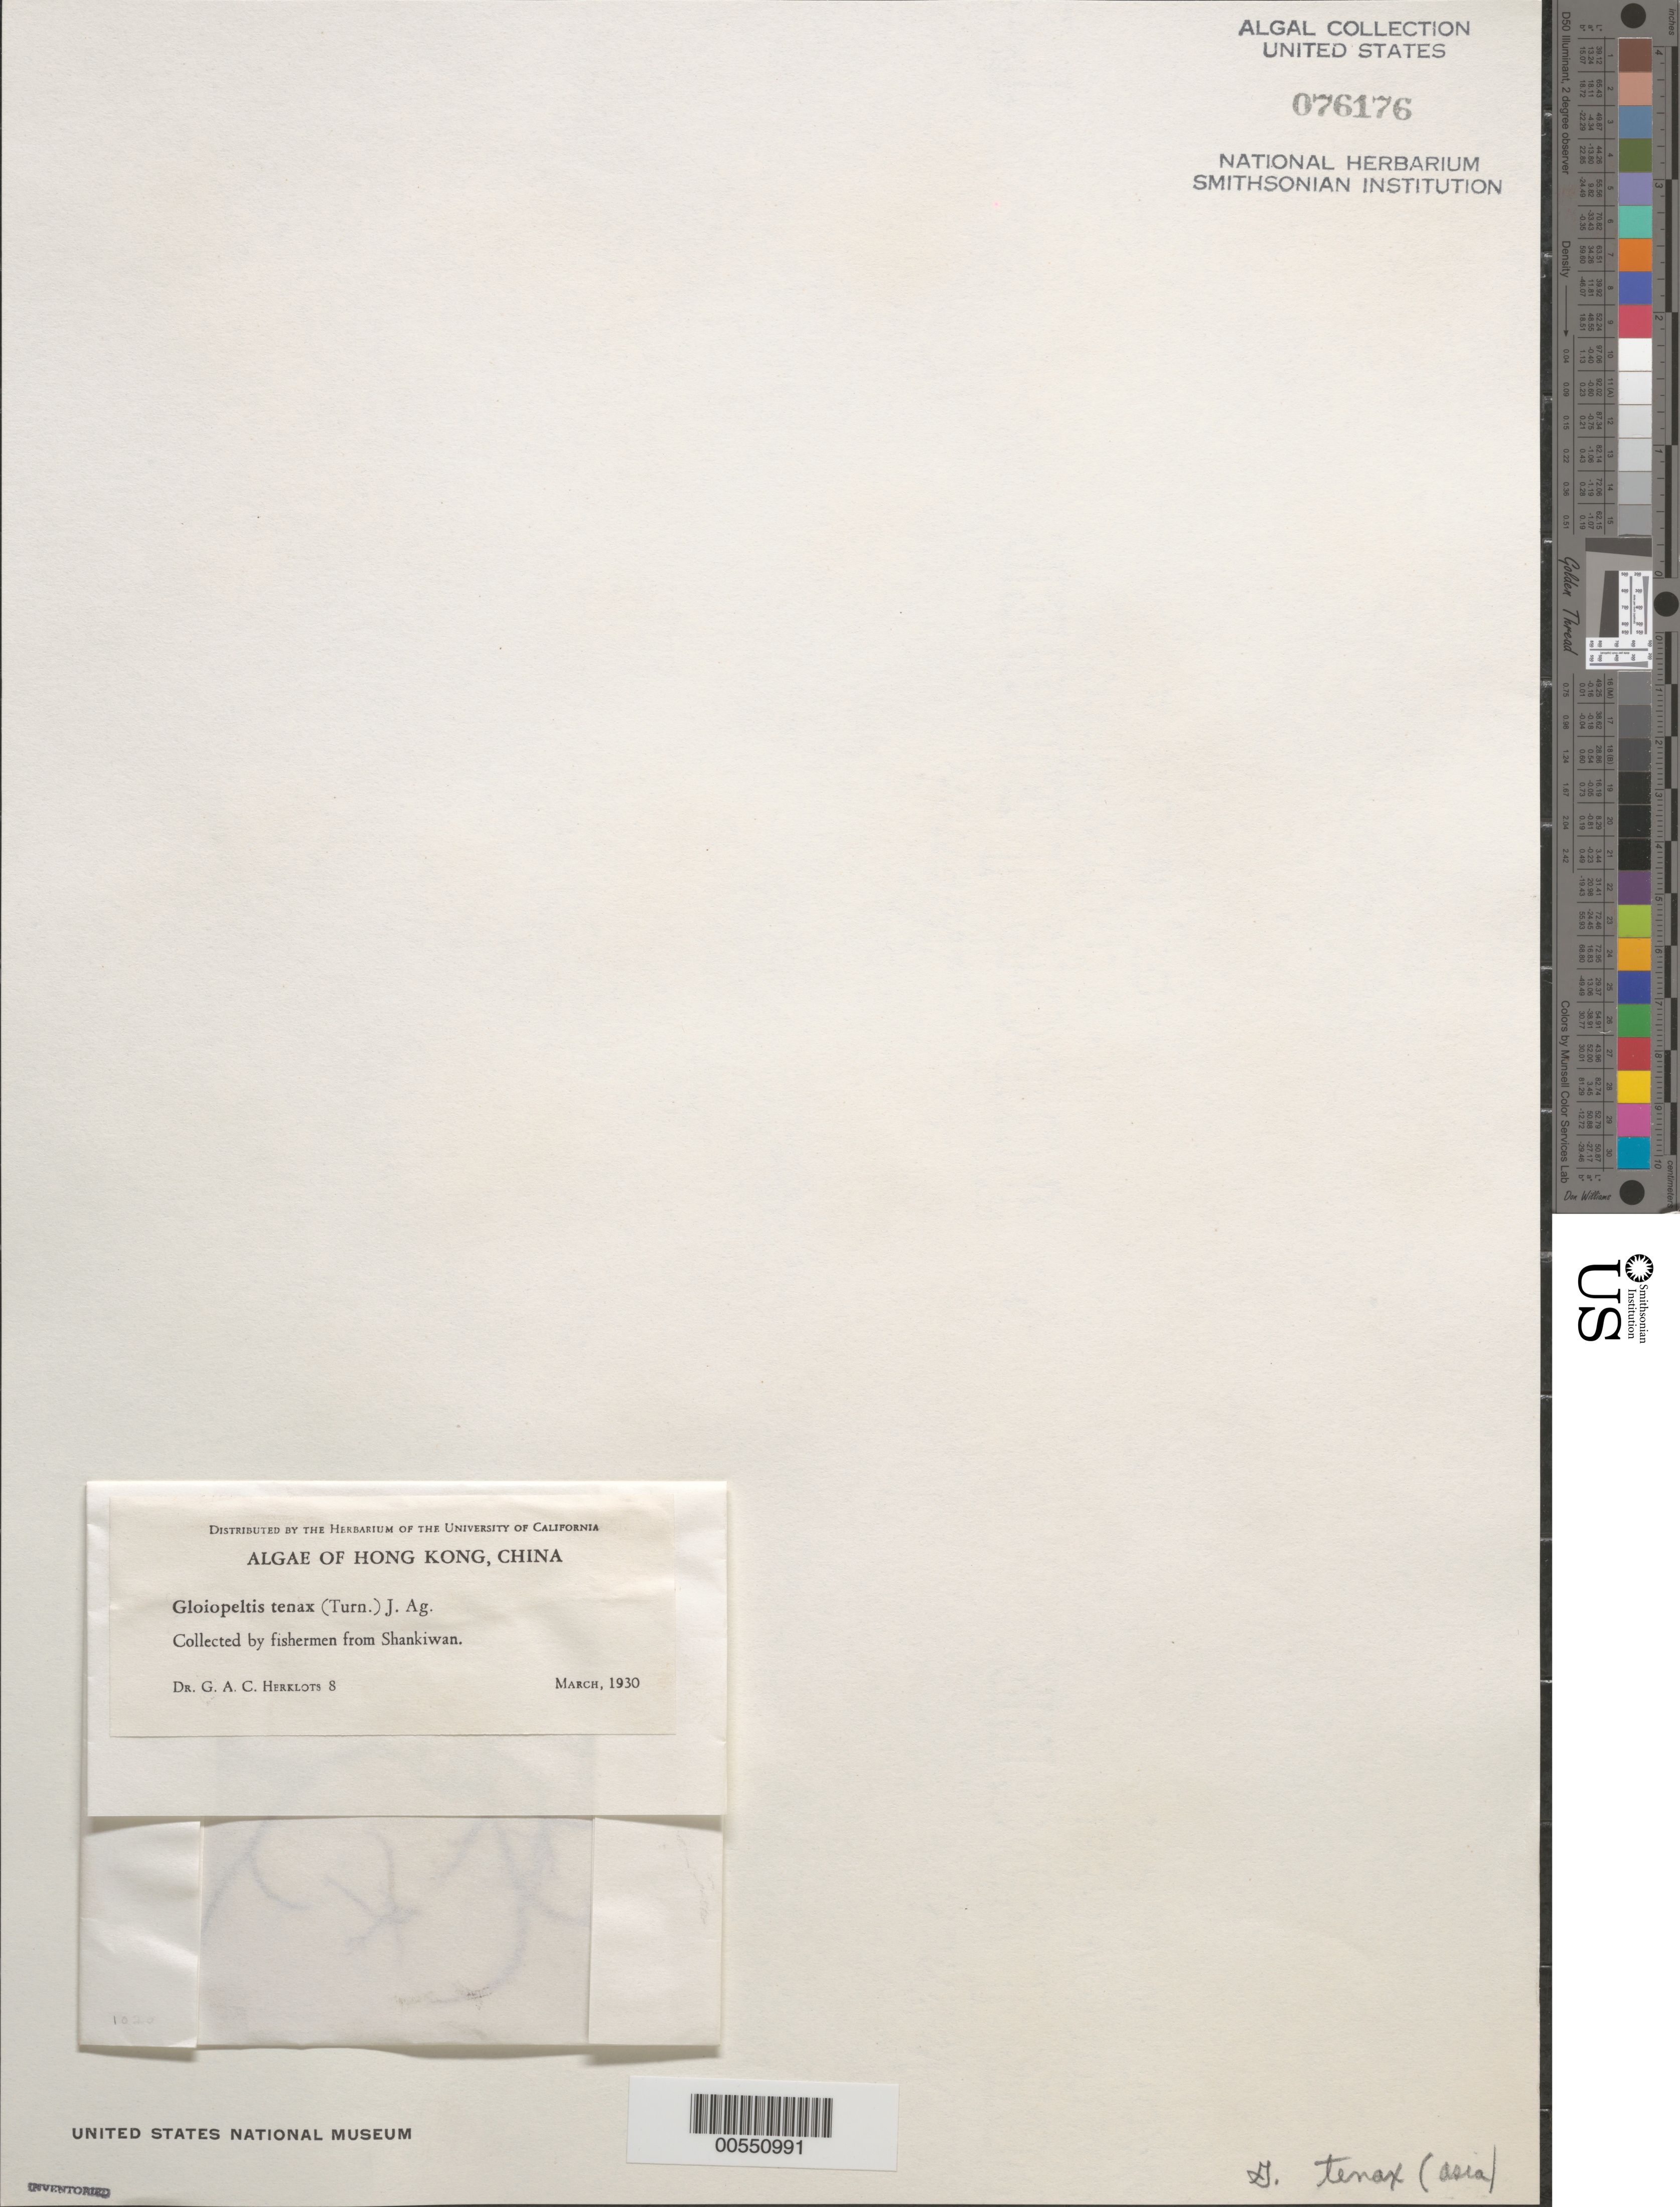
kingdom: Plantae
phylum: Rhodophyta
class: Florideophyceae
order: Gigartinales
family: Endocladiaceae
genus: Gloiopeltis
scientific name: Gloiopeltis tenax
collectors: G. Herklots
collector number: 8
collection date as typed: Mar 1930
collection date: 1930-03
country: China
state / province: Hong Kong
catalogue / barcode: US 76176